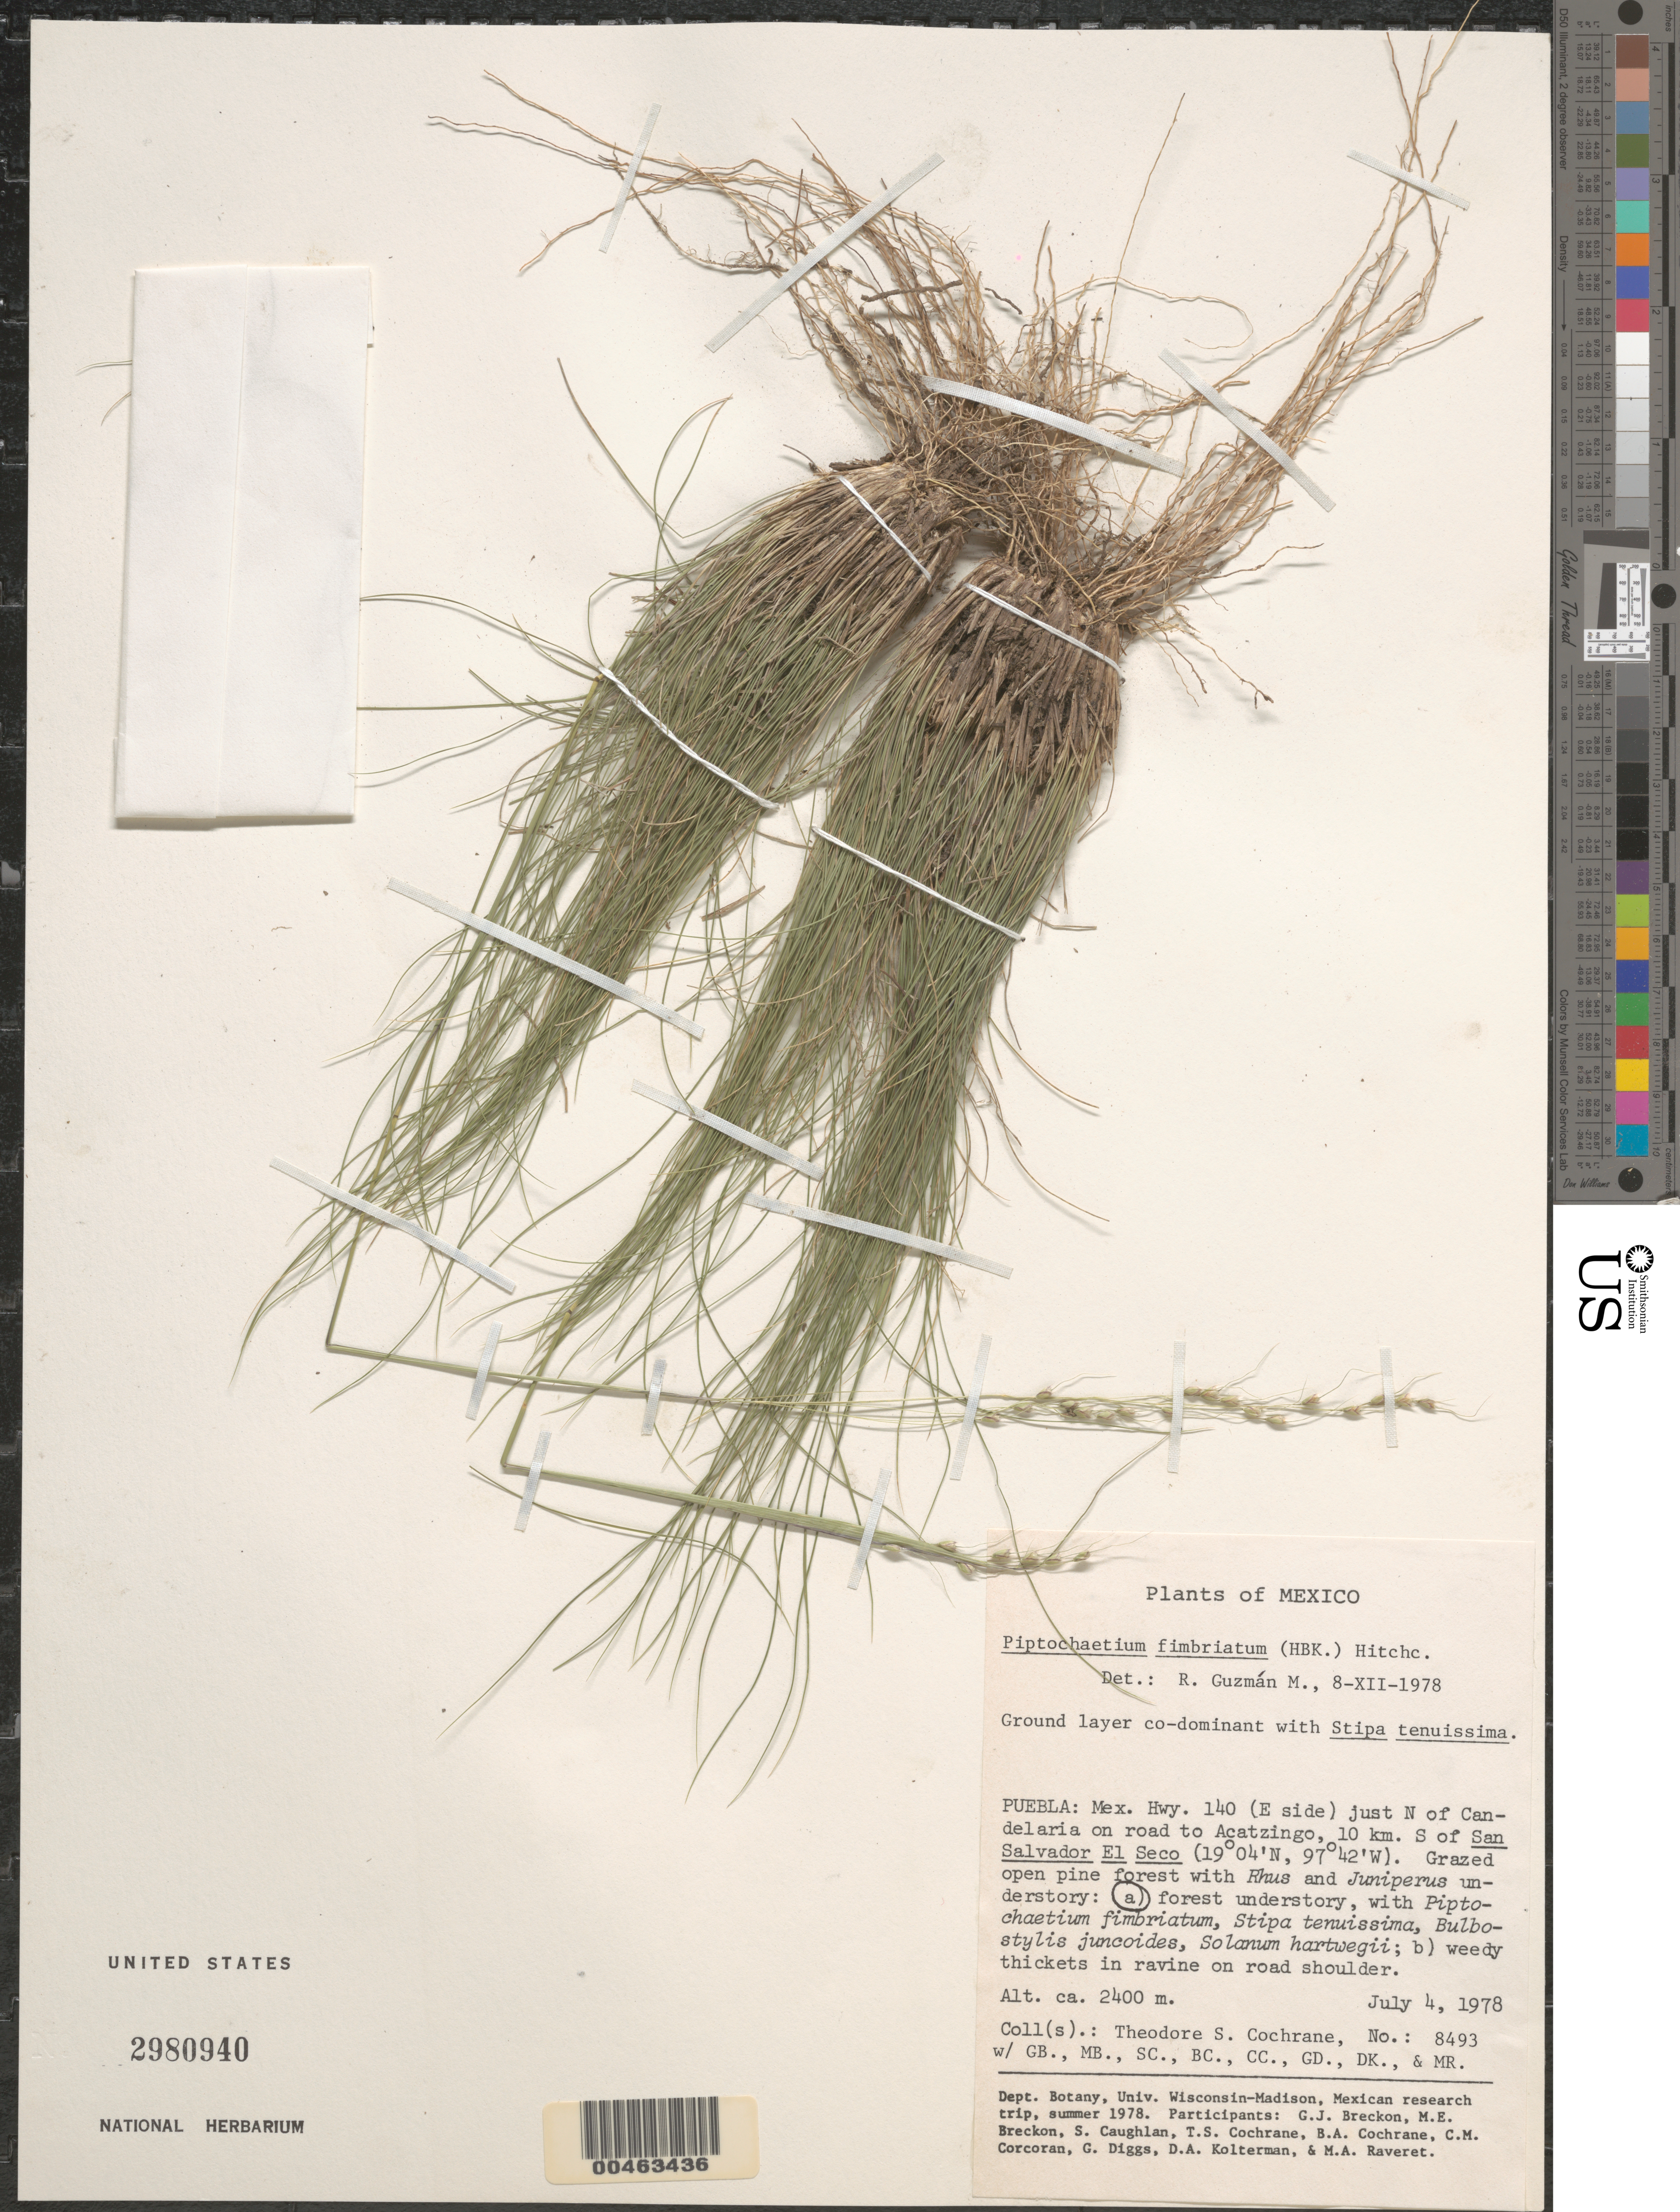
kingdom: Plantae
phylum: Tracheophyta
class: Liliopsida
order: Poales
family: Poaceae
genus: Piptochaetium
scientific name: Piptochaetium fimbriatum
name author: (Kunth) Hitchc.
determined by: Guzm n-M., R.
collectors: T. Cochrane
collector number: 8493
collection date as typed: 4 Jul 1978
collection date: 1978-07-04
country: Mexico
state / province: Puebla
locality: Mex Hwy 140 (E side) just N of Candelaria on rd to Actazingo, 10 km S of San Salvador El Seco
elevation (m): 2400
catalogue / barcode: US 2980940